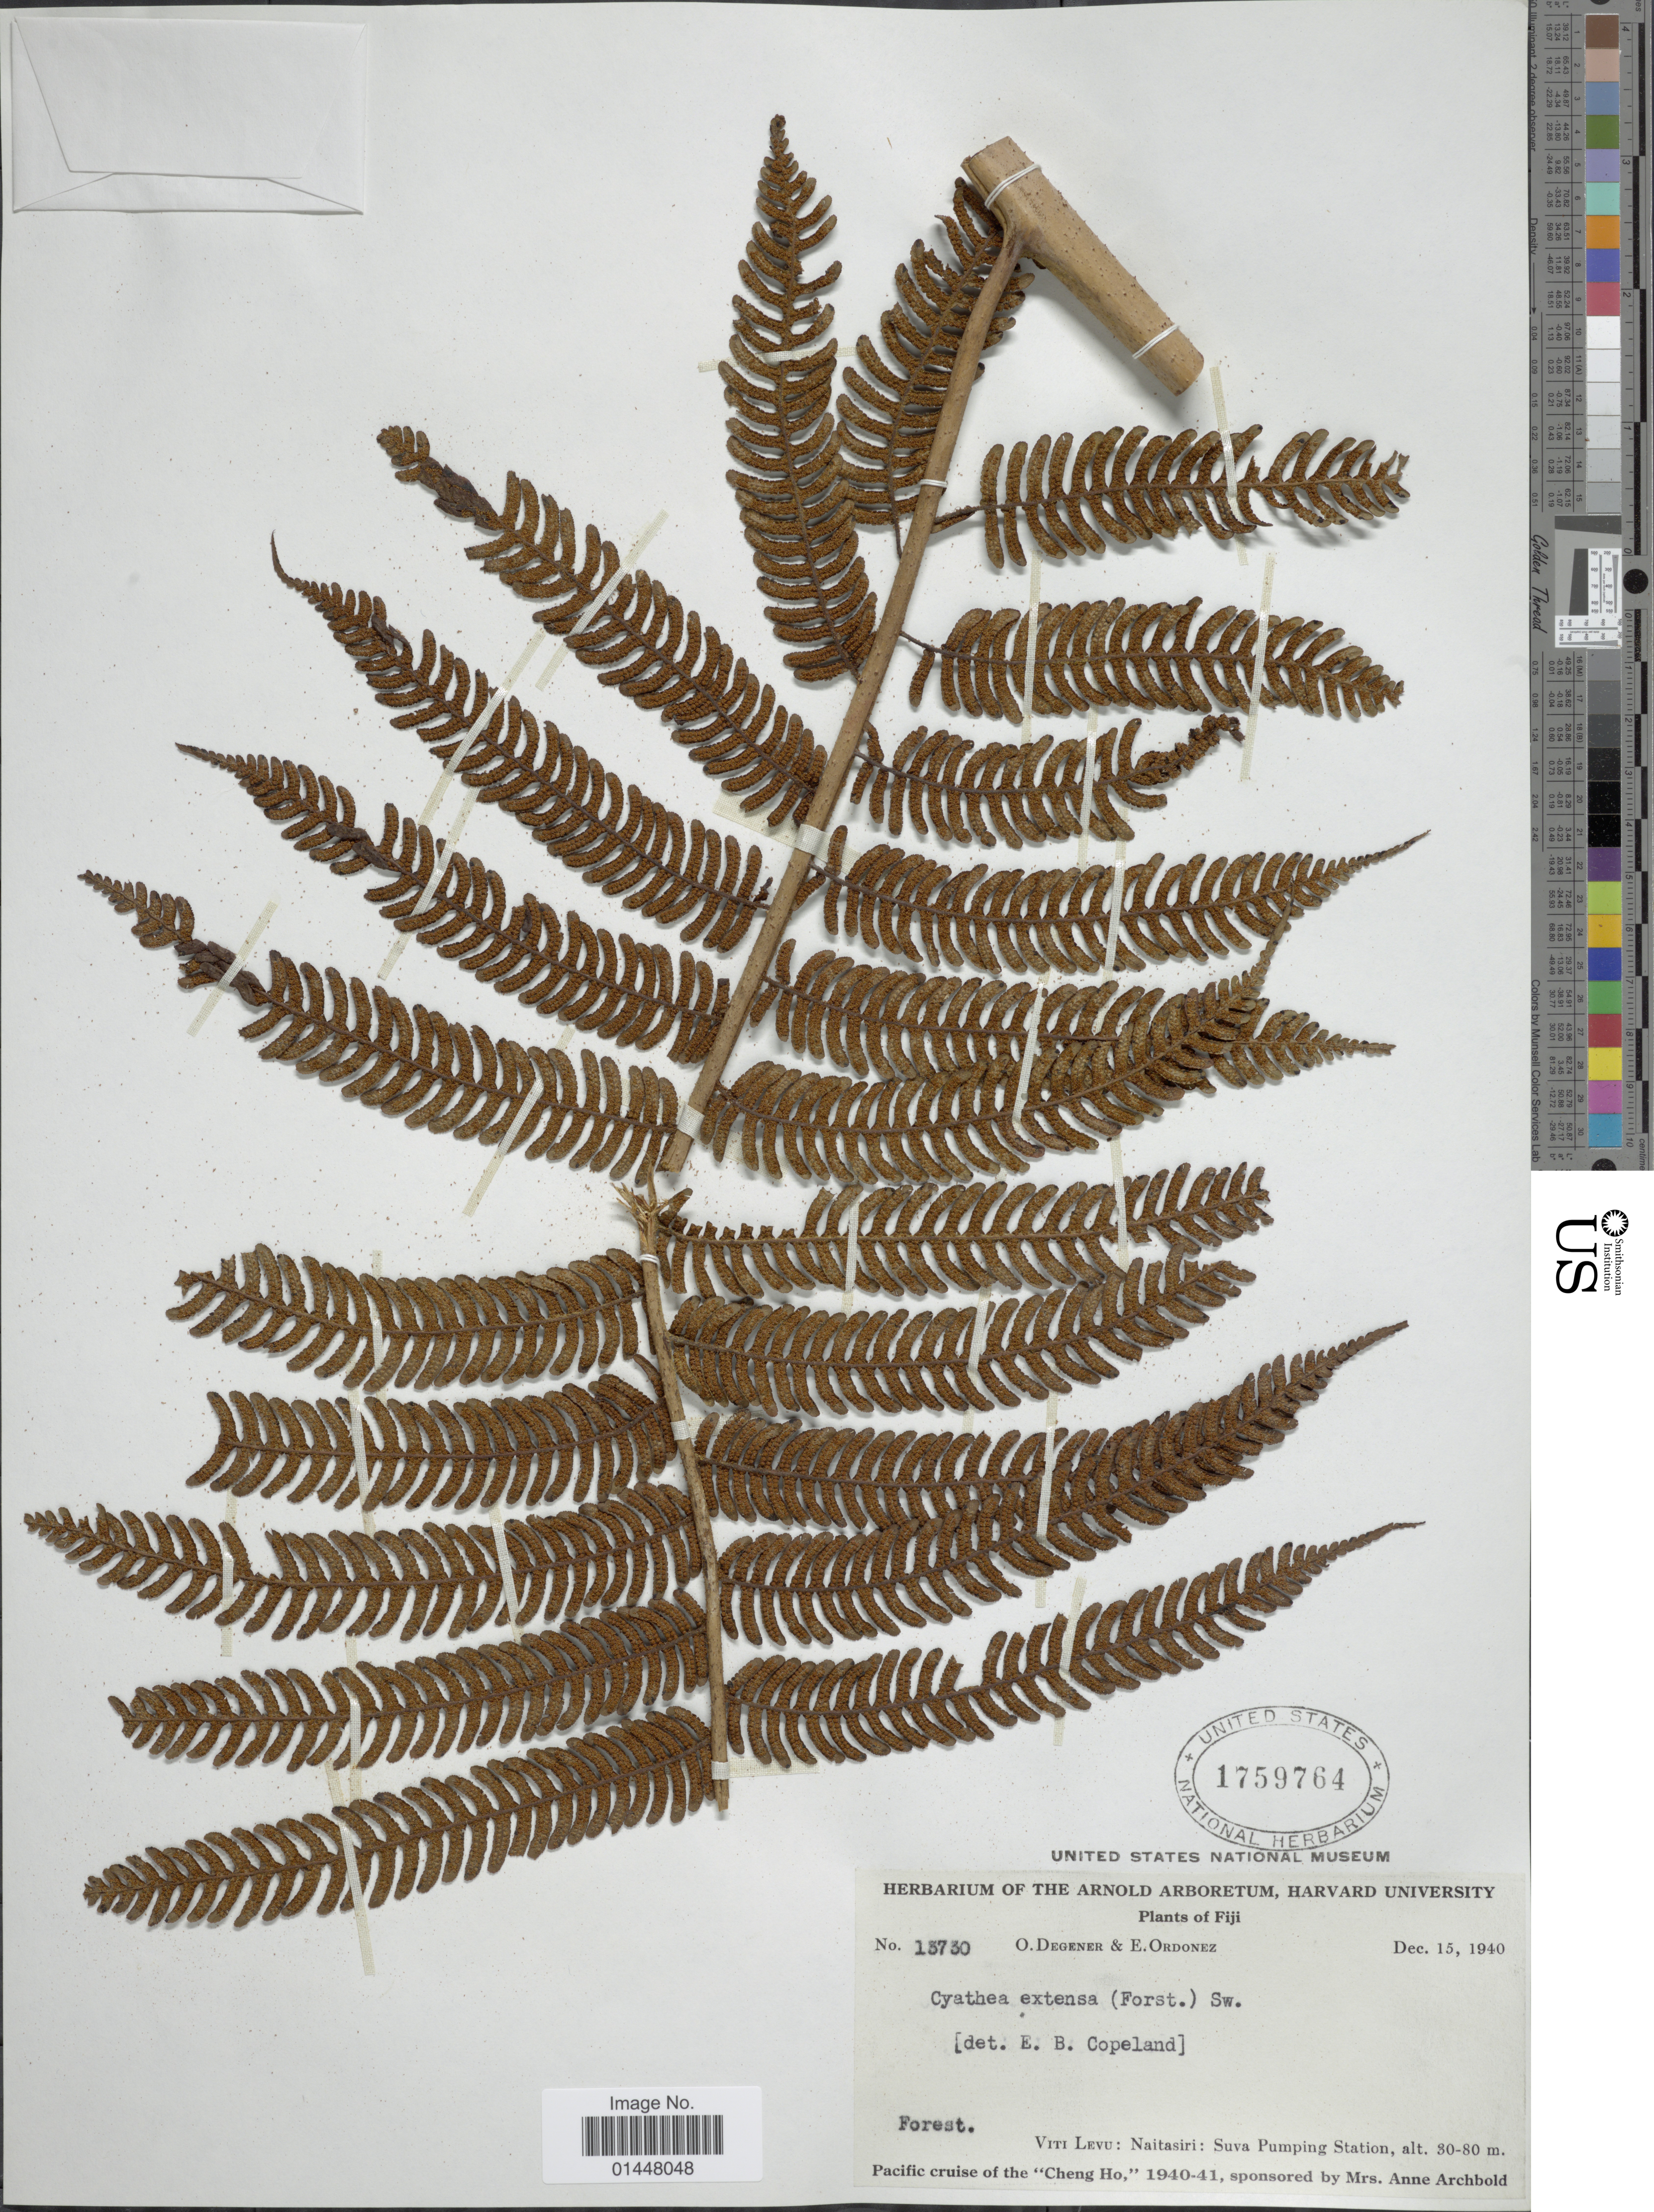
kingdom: Plantae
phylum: Tracheophyta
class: Polypodiopsida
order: Cyatheales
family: Cyatheaceae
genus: Sphaeropteris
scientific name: Sphaeropteris medullaris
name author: (G. Forst.) Bernh.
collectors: O. Degener & O. Ordonez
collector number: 13730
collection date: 1940-12-15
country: Fiji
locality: Fiji, Viti Levu,: Naitasiri: Suva Pumping station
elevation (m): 30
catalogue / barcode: US 1759764